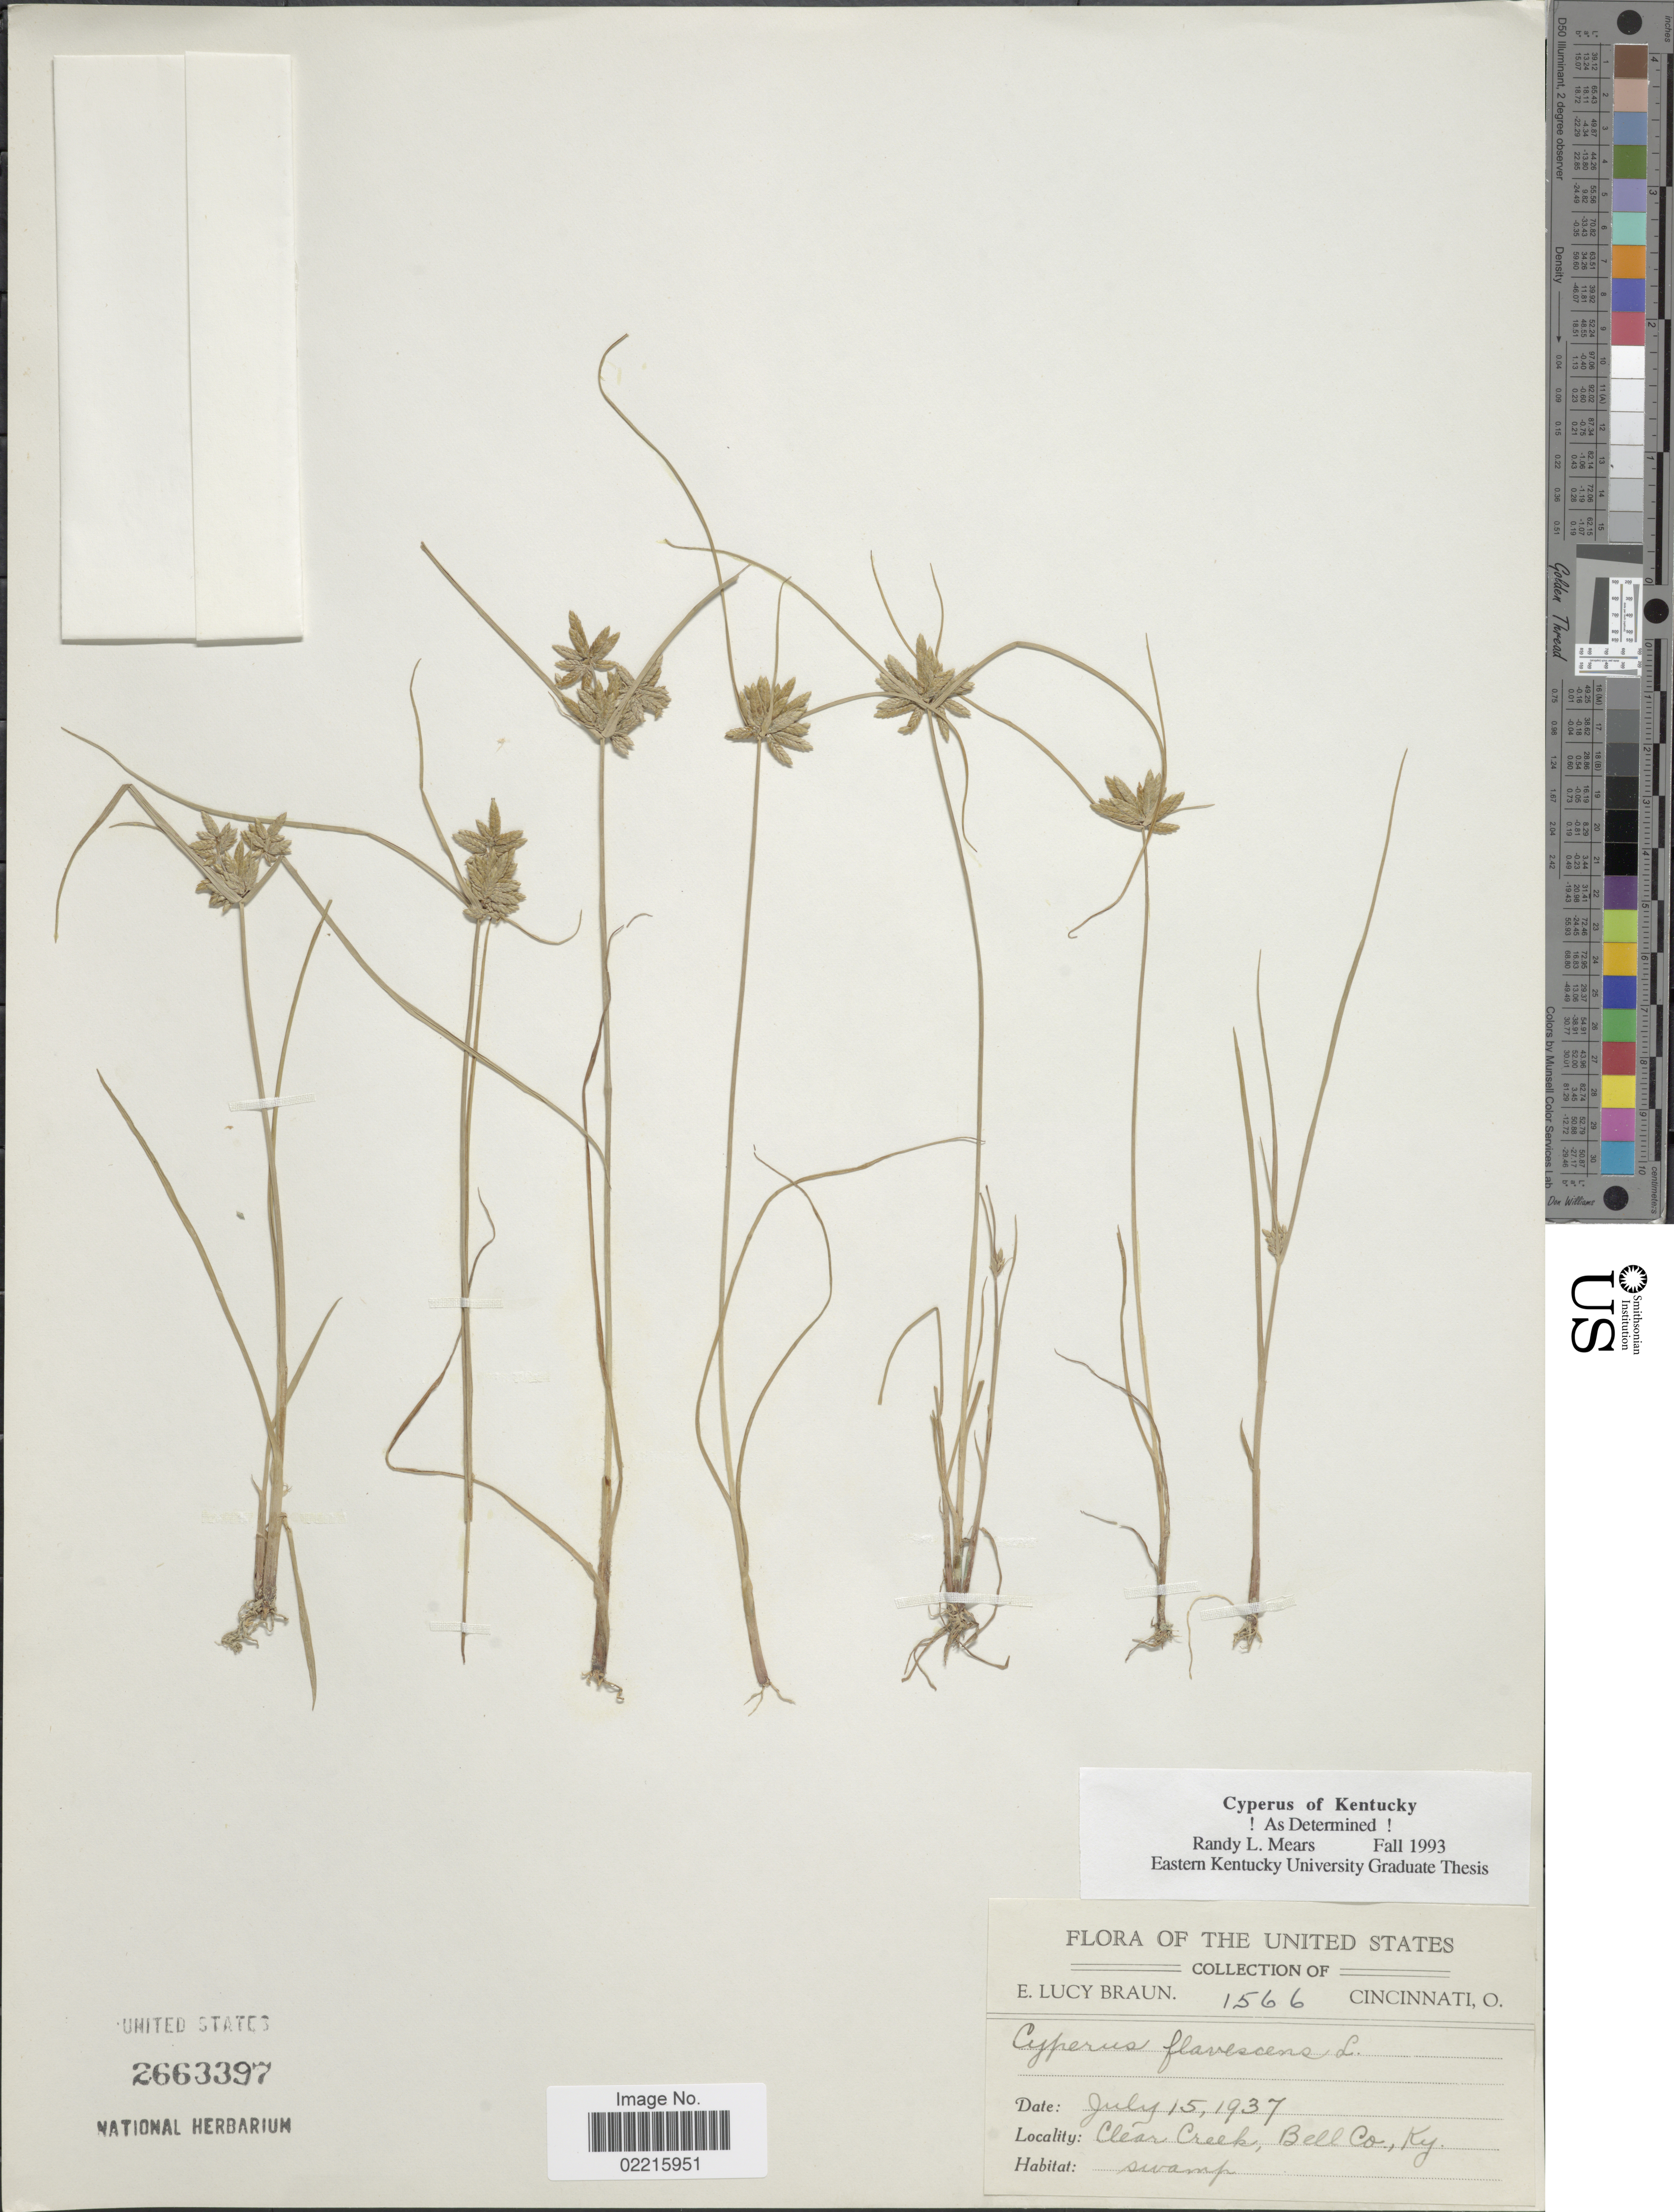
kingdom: Plantae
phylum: Tracheophyta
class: Liliopsida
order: Poales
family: Cyperaceae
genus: Cyperus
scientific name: Cyperus flavescens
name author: L.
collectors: E. L. Braun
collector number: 1566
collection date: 1937-07-15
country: United States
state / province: Kentucky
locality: Clear Creek, Bell Co., Ky.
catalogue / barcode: US 2663397